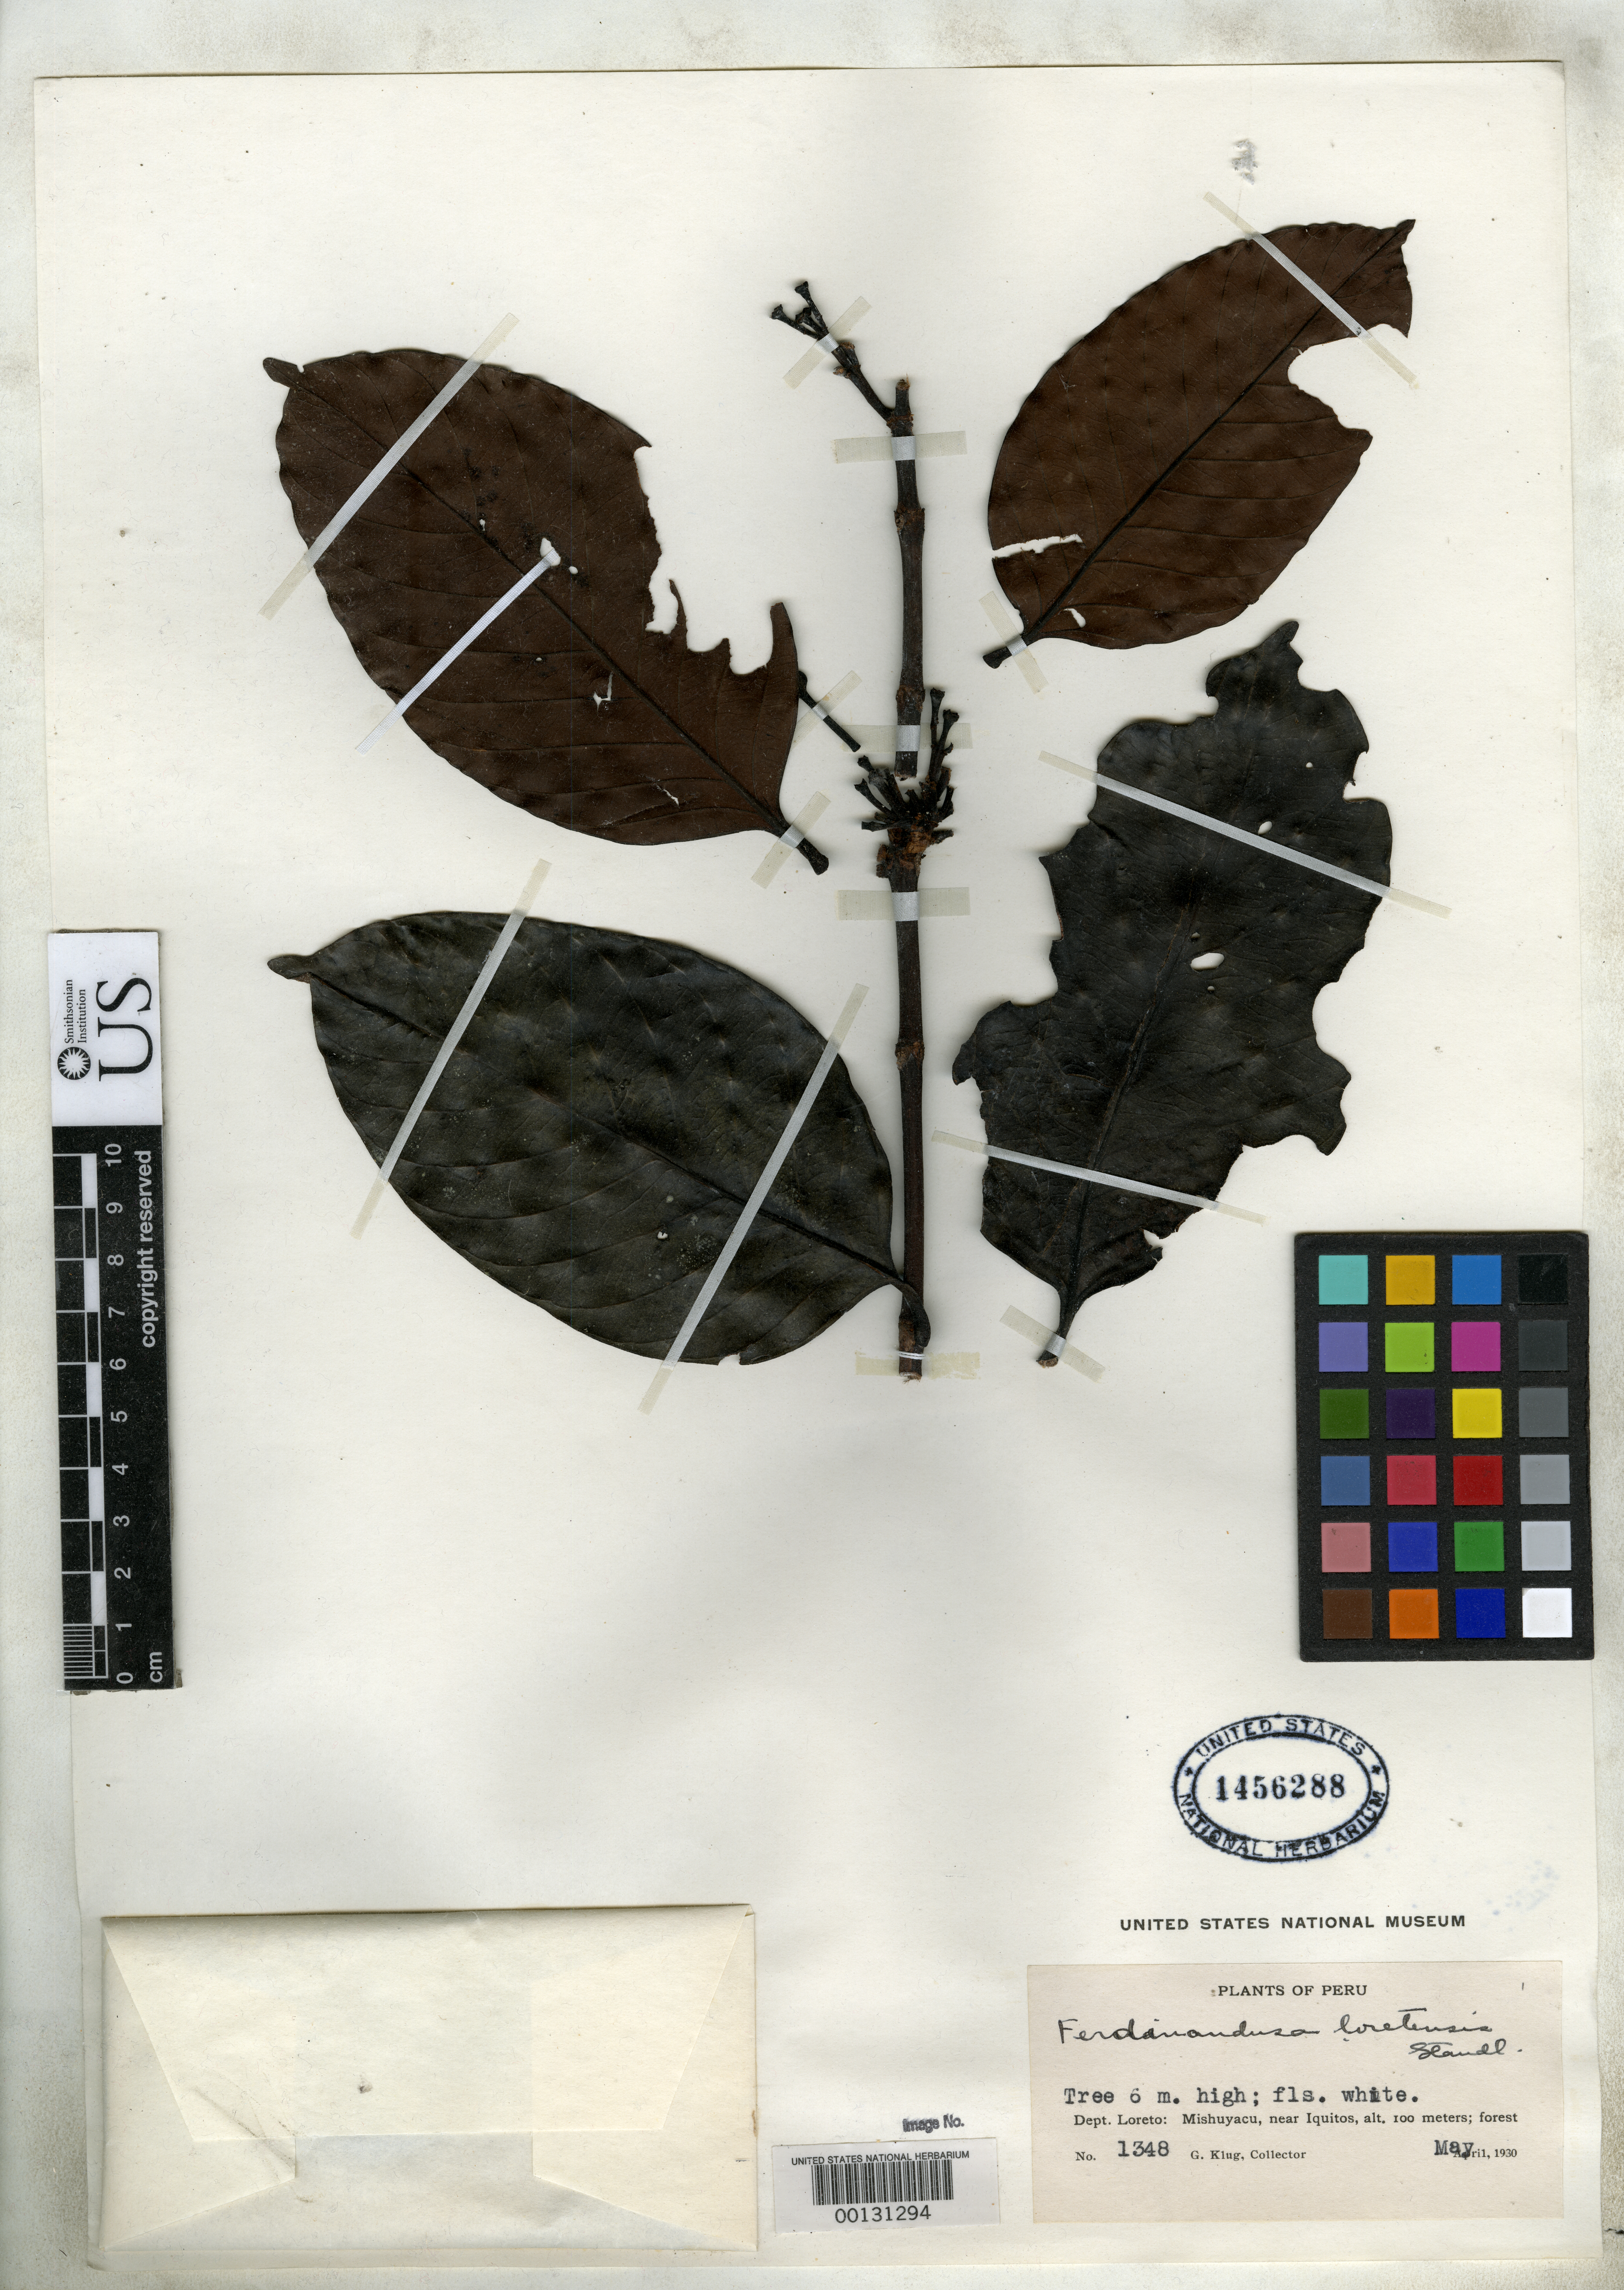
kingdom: Plantae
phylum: Tracheophyta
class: Magnoliopsida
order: Gentianales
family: Rubiaceae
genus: Ferdinandusa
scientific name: Ferdinandusa loretensis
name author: Standl.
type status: Isotype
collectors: G. Klug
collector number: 1348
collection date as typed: May 1930 to -- Jun 1930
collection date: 1930-05/1930-06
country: Peru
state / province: Loreto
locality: Mishuyacu, near Iquitos.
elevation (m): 100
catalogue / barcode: US 1456288